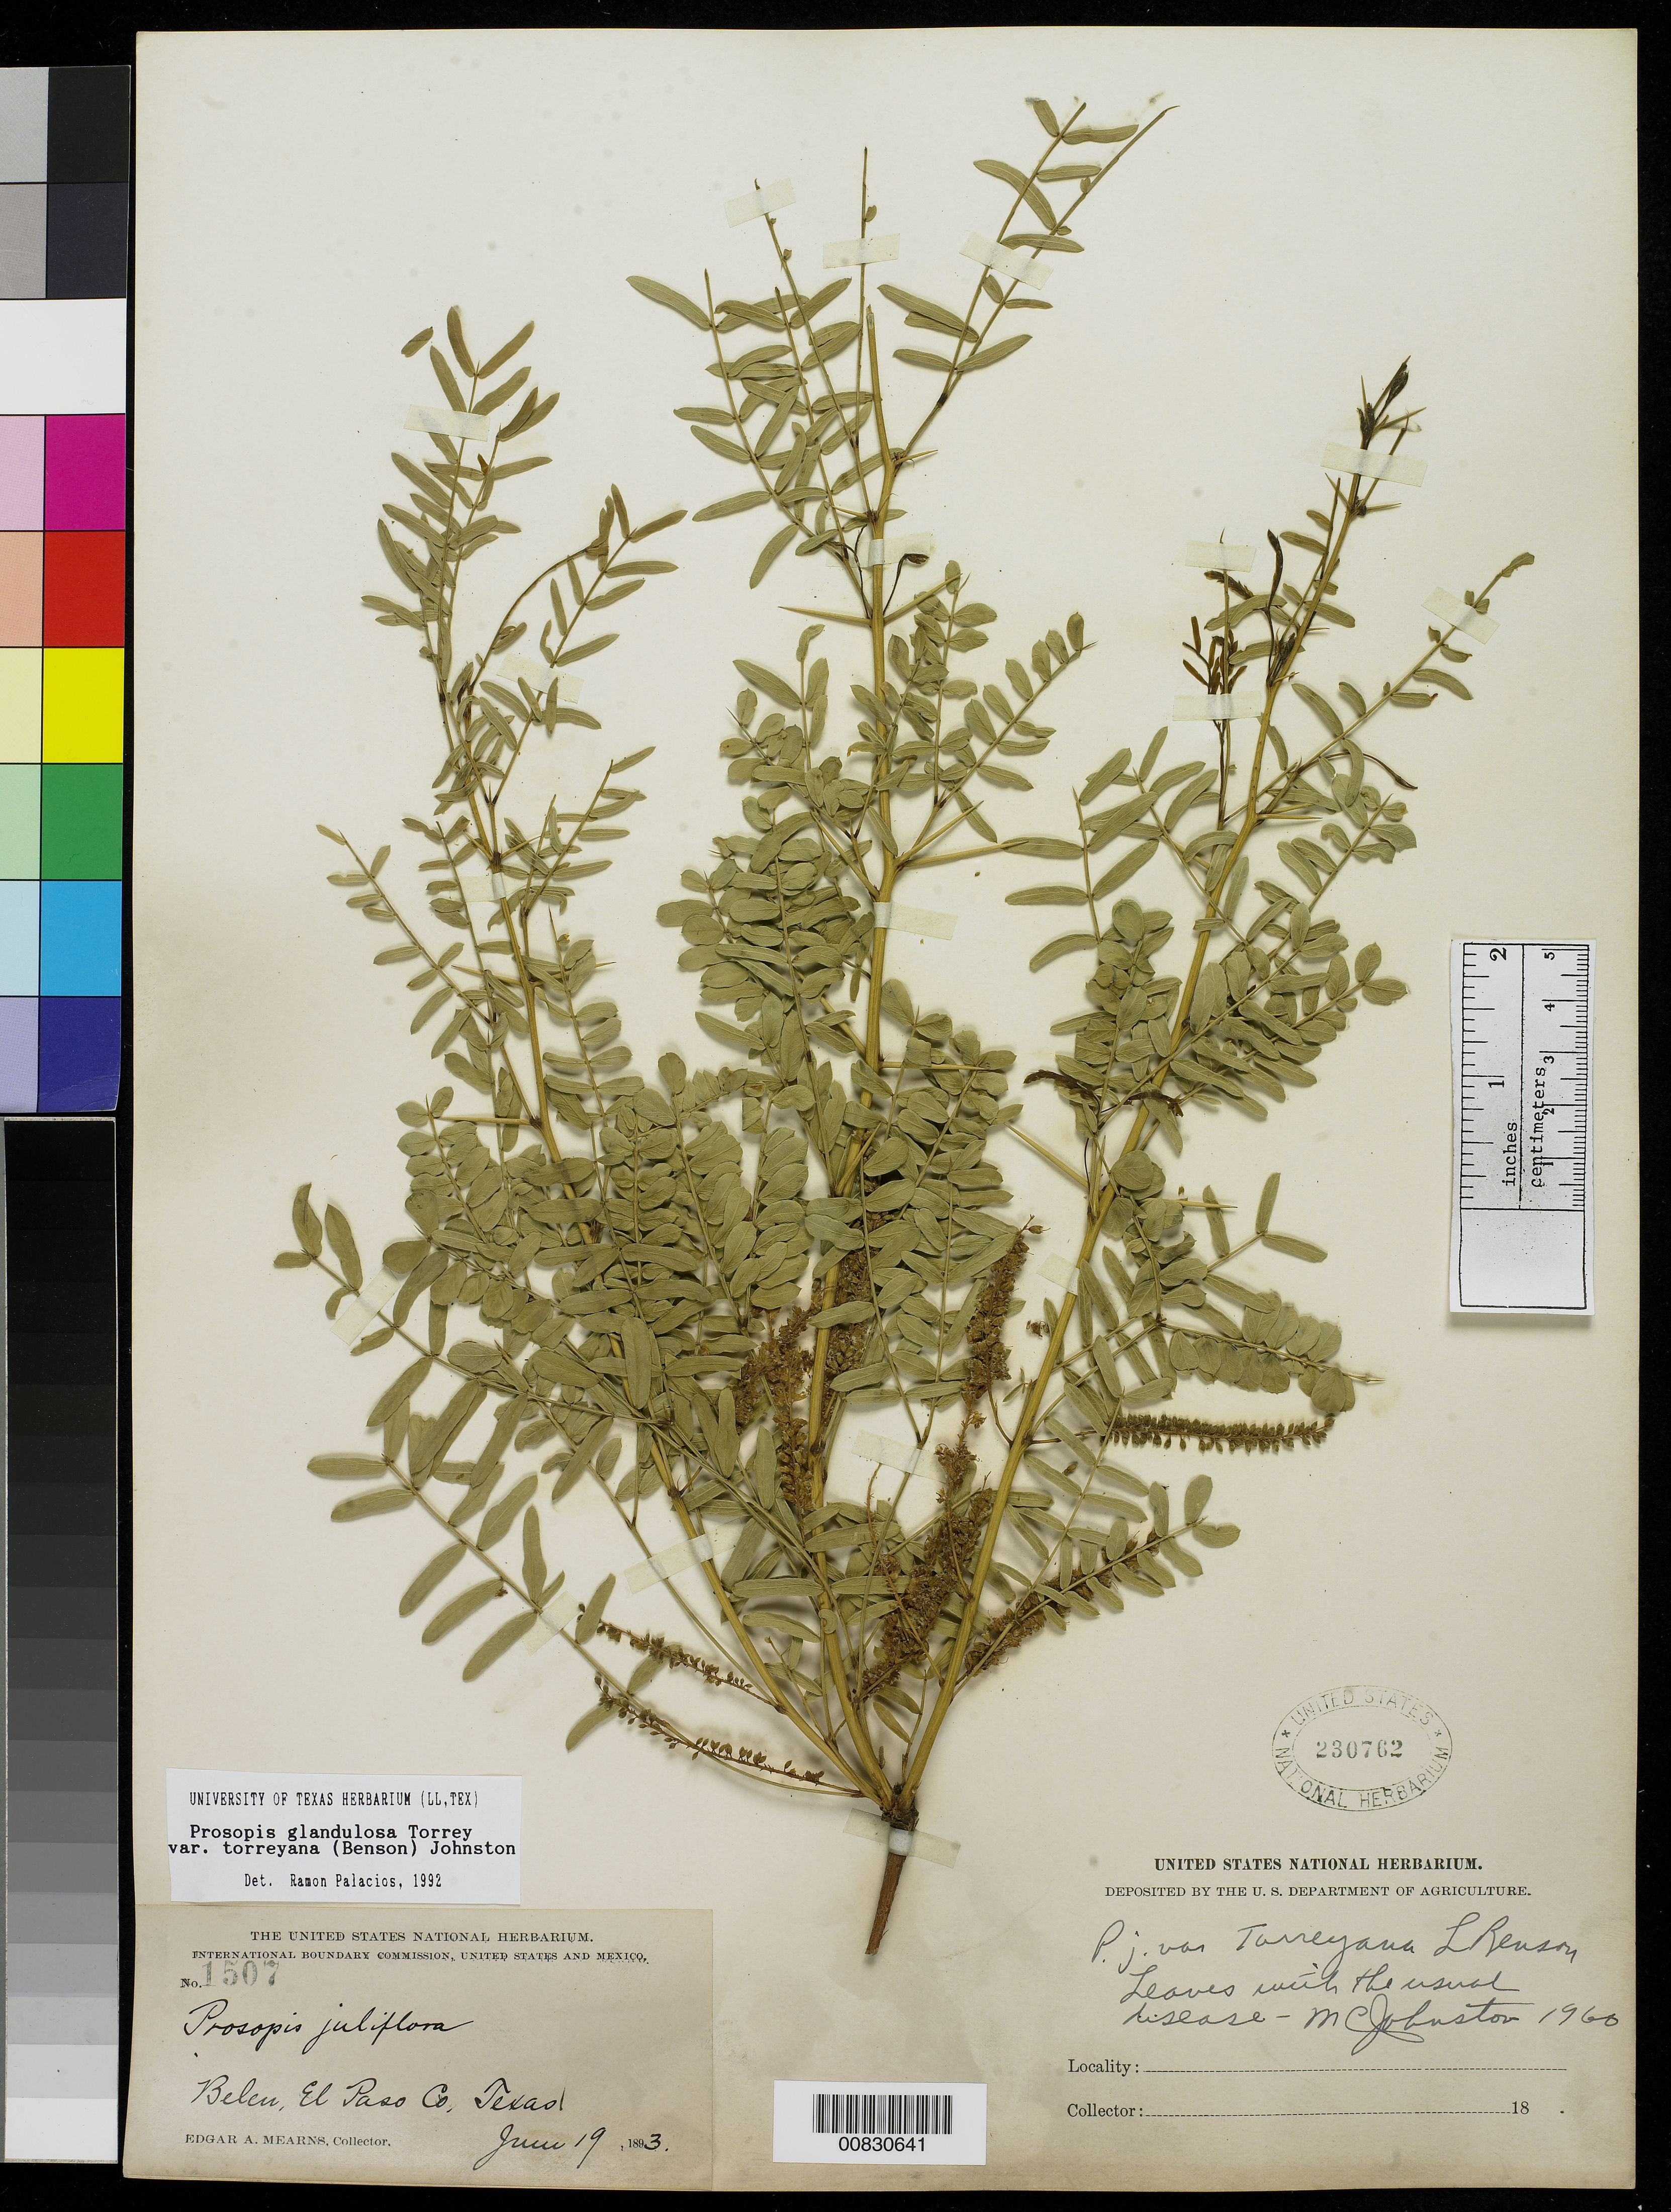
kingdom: Plantae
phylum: Tracheophyta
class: Magnoliopsida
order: Fabales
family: Fabaceae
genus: Neltuma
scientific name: Neltuma odorata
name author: (Torr. & Frém.) C. E. Hughes & G.P. Lewis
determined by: Strong, Mark T., (BOT), Smithsonian Institution - National Museum of Natural History (UNITED STATES)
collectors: E. A. Mearns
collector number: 1507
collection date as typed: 19 Jun 1893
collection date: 1893-06-19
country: United States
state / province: Texas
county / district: El Paso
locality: Belen, El Paso County, Texas.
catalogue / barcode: US 230762